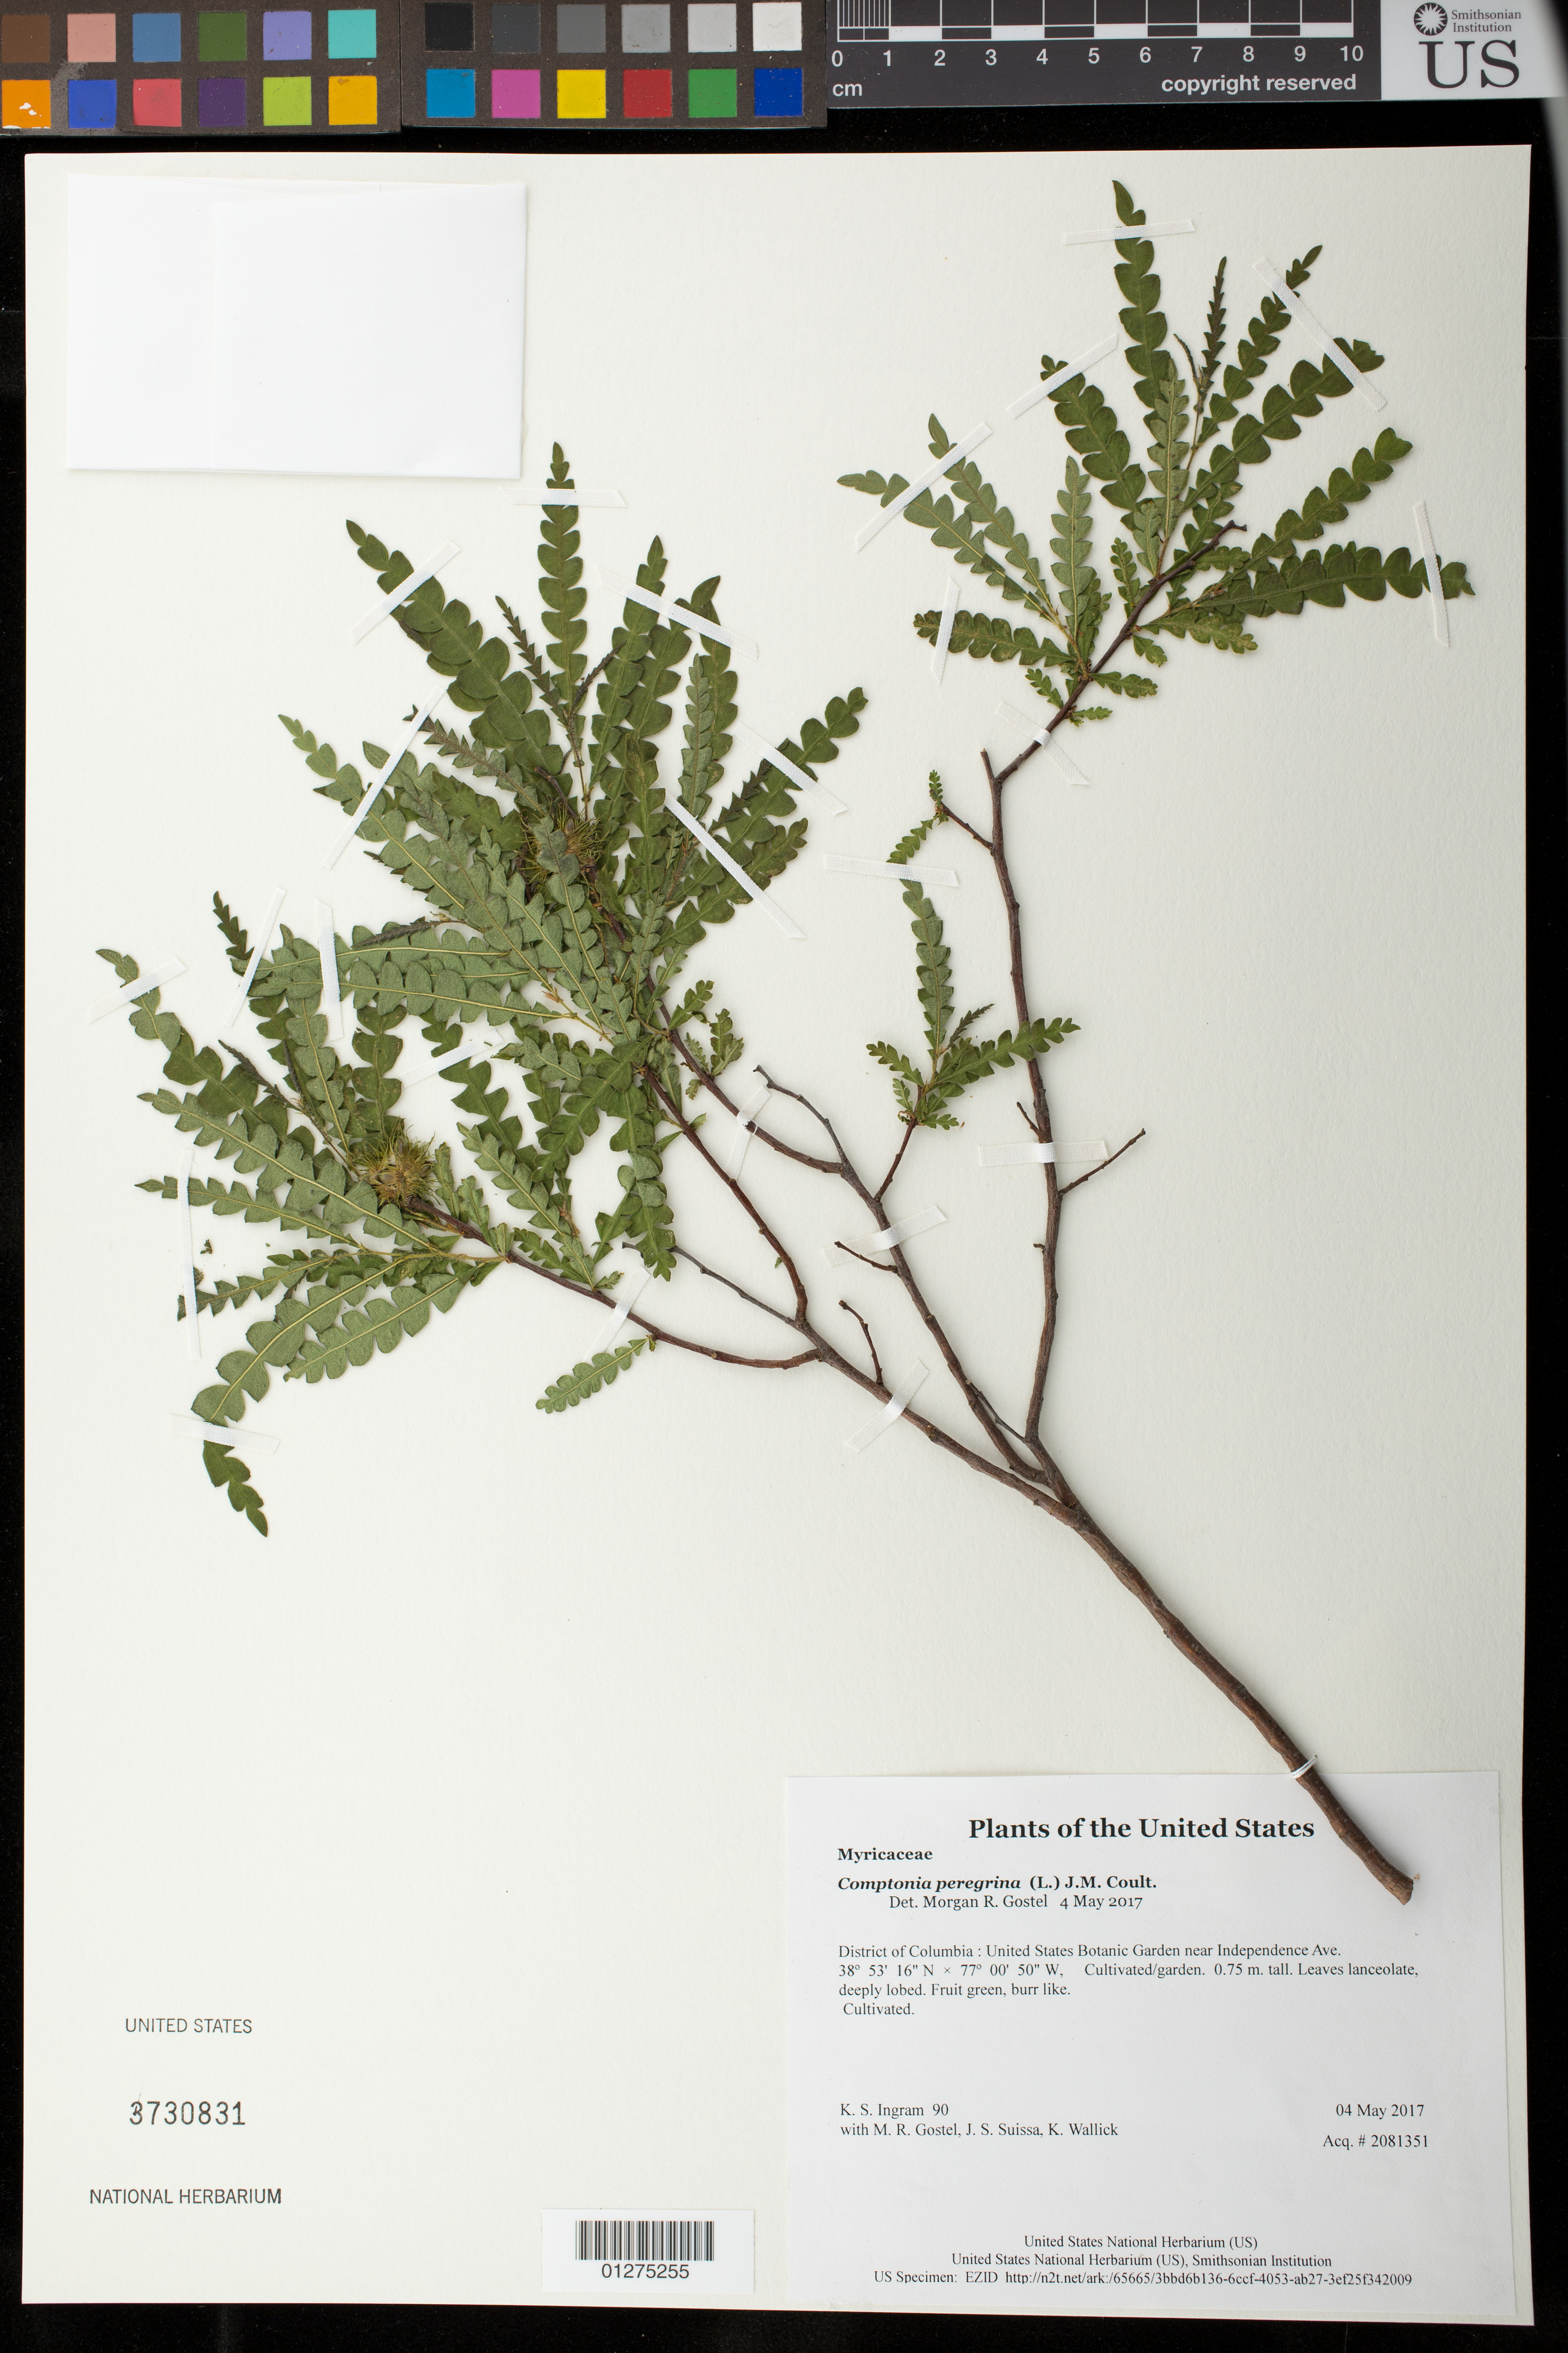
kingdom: Plantae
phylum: Tracheophyta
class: Magnoliopsida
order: Fagales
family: Myricaceae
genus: Comptonia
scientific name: Comptonia peregrina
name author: (L.) J.M. Coult.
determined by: Gostel, M. R.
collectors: K. S. Ingram, M. R. Gostel, J. S. Suissa & K. Wallick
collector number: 90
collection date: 2017-05-04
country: United States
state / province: District of Columbia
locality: United States Botanic Garden near Independence Ave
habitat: Cultivated/garden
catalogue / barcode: US 3730831